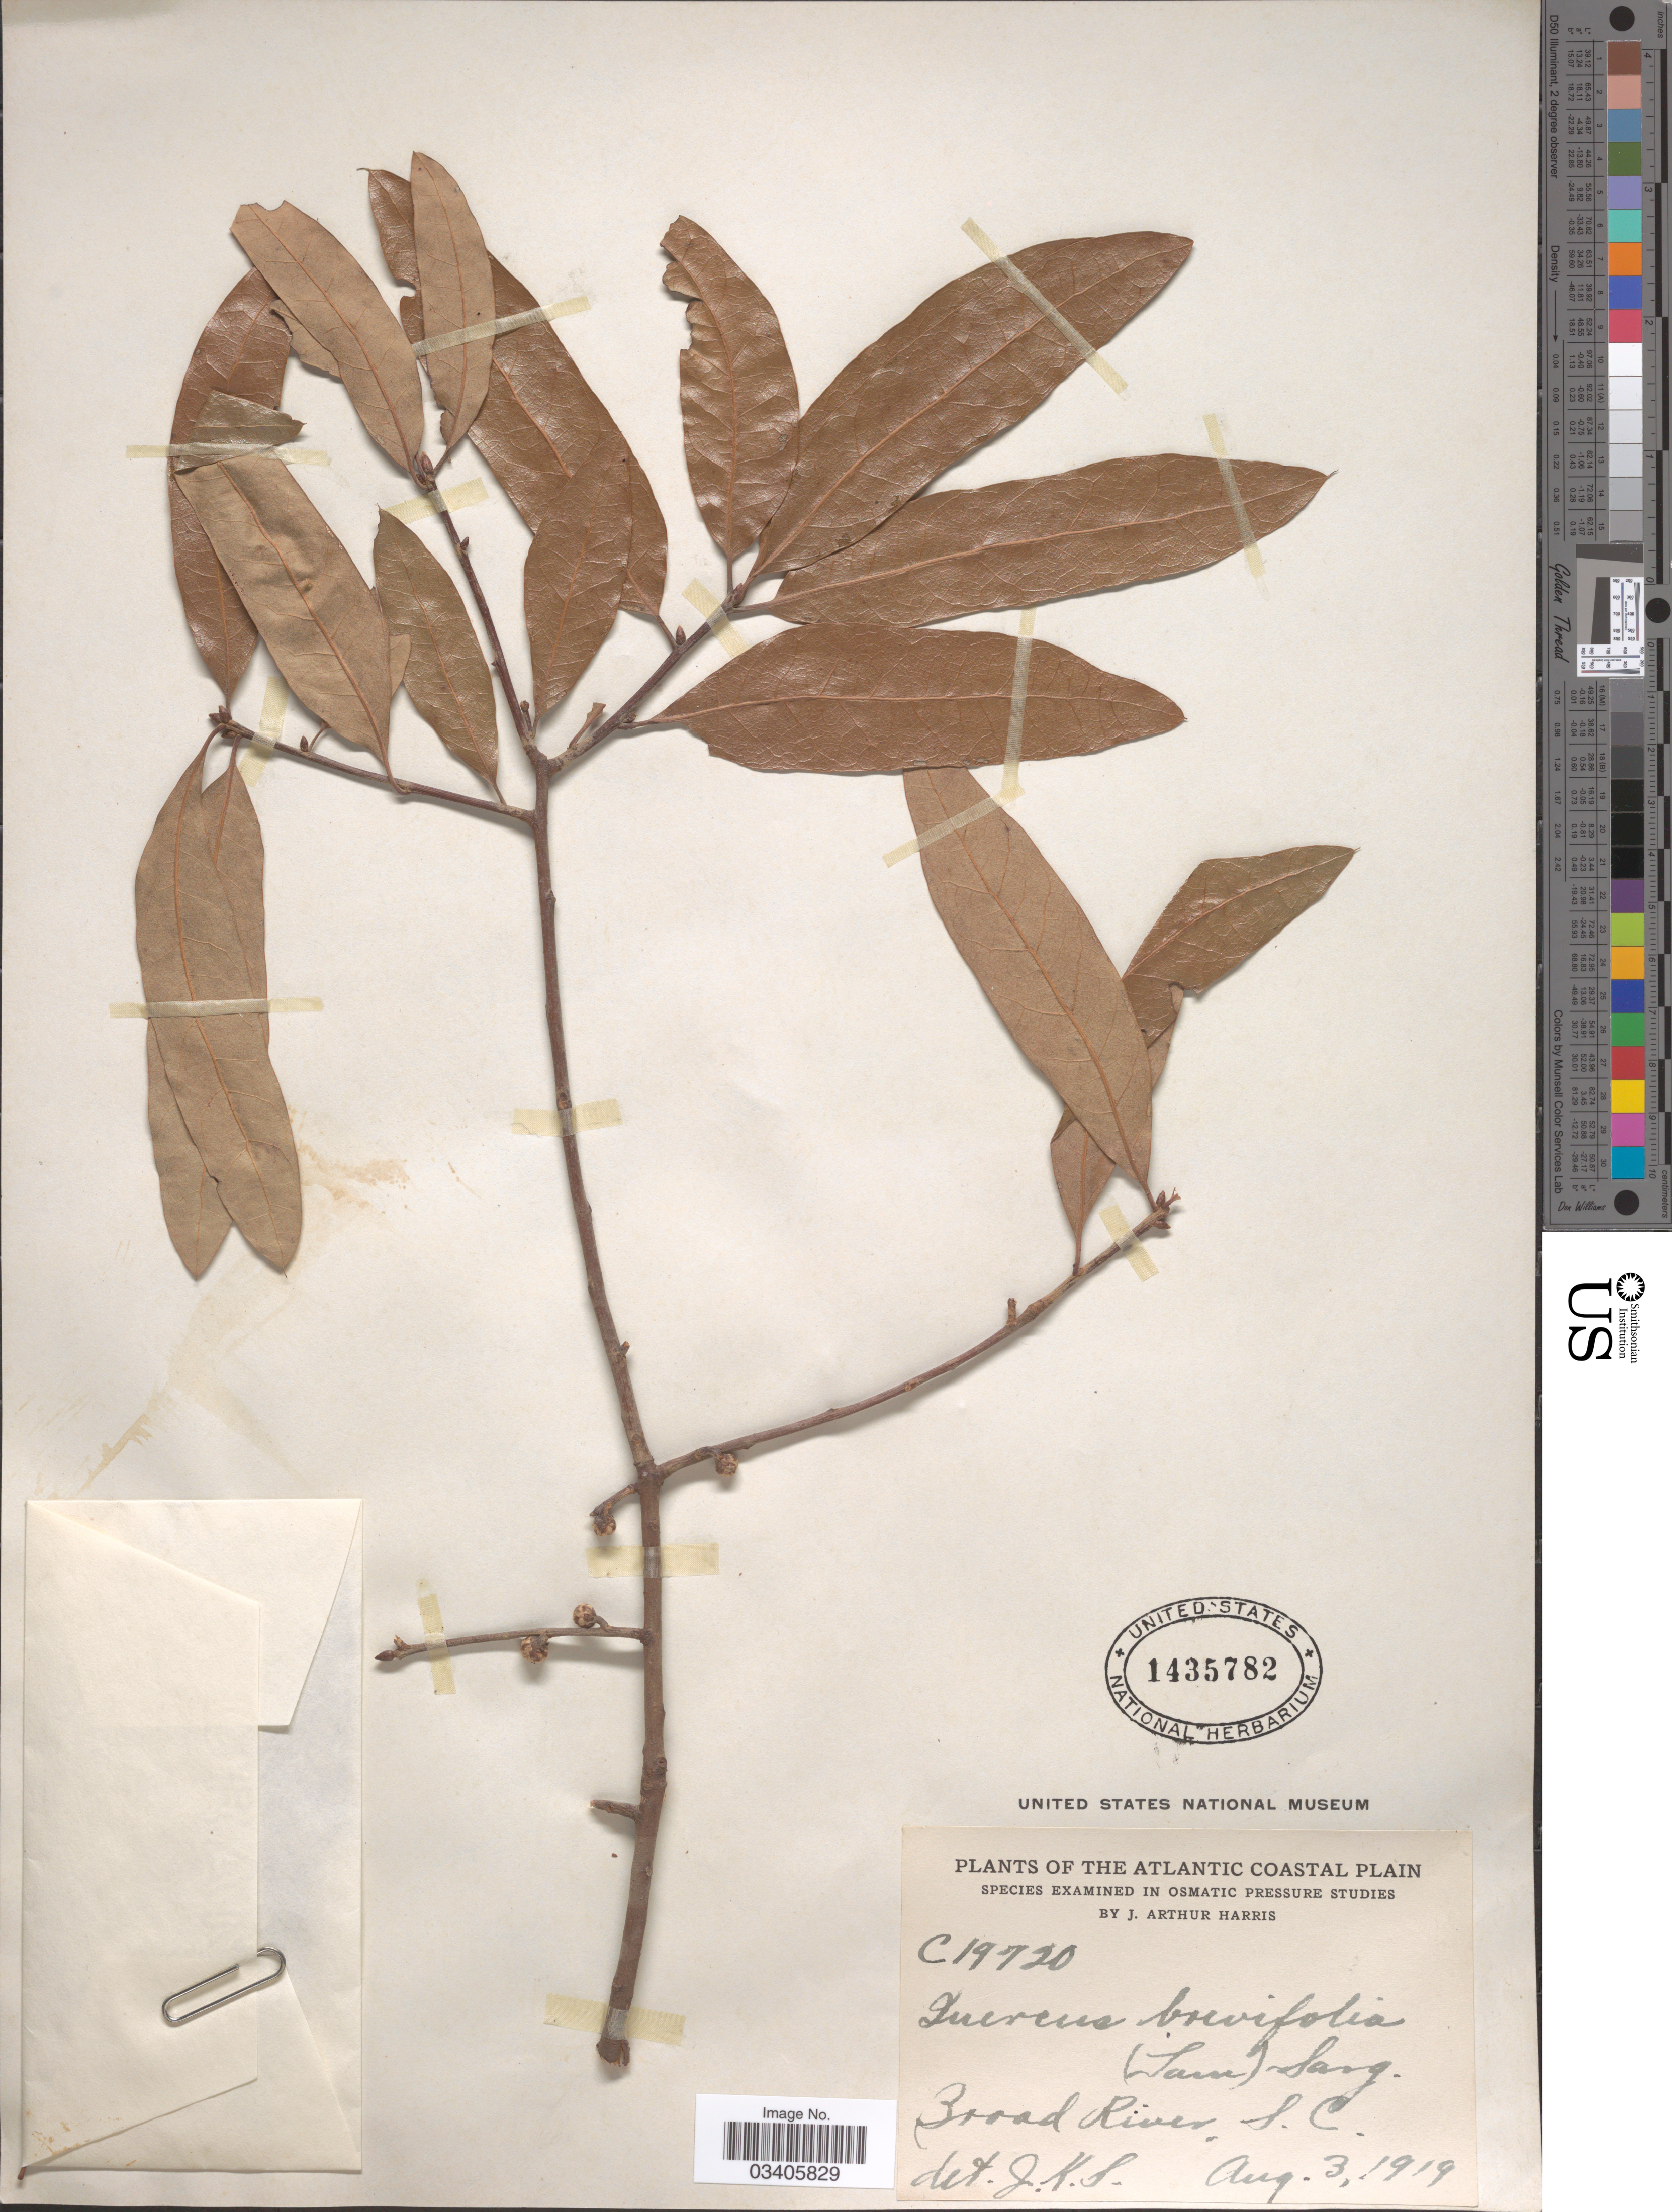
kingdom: Plantae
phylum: Tracheophyta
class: Magnoliopsida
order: Fagales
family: Fagaceae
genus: Quercus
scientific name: Quercus incana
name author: W. Bartram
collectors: J. A. Harris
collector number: C19720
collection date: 1919-08-03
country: United States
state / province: South Carolina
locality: The Atlantic Coastal Plain. Broad River.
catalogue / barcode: US 1435782